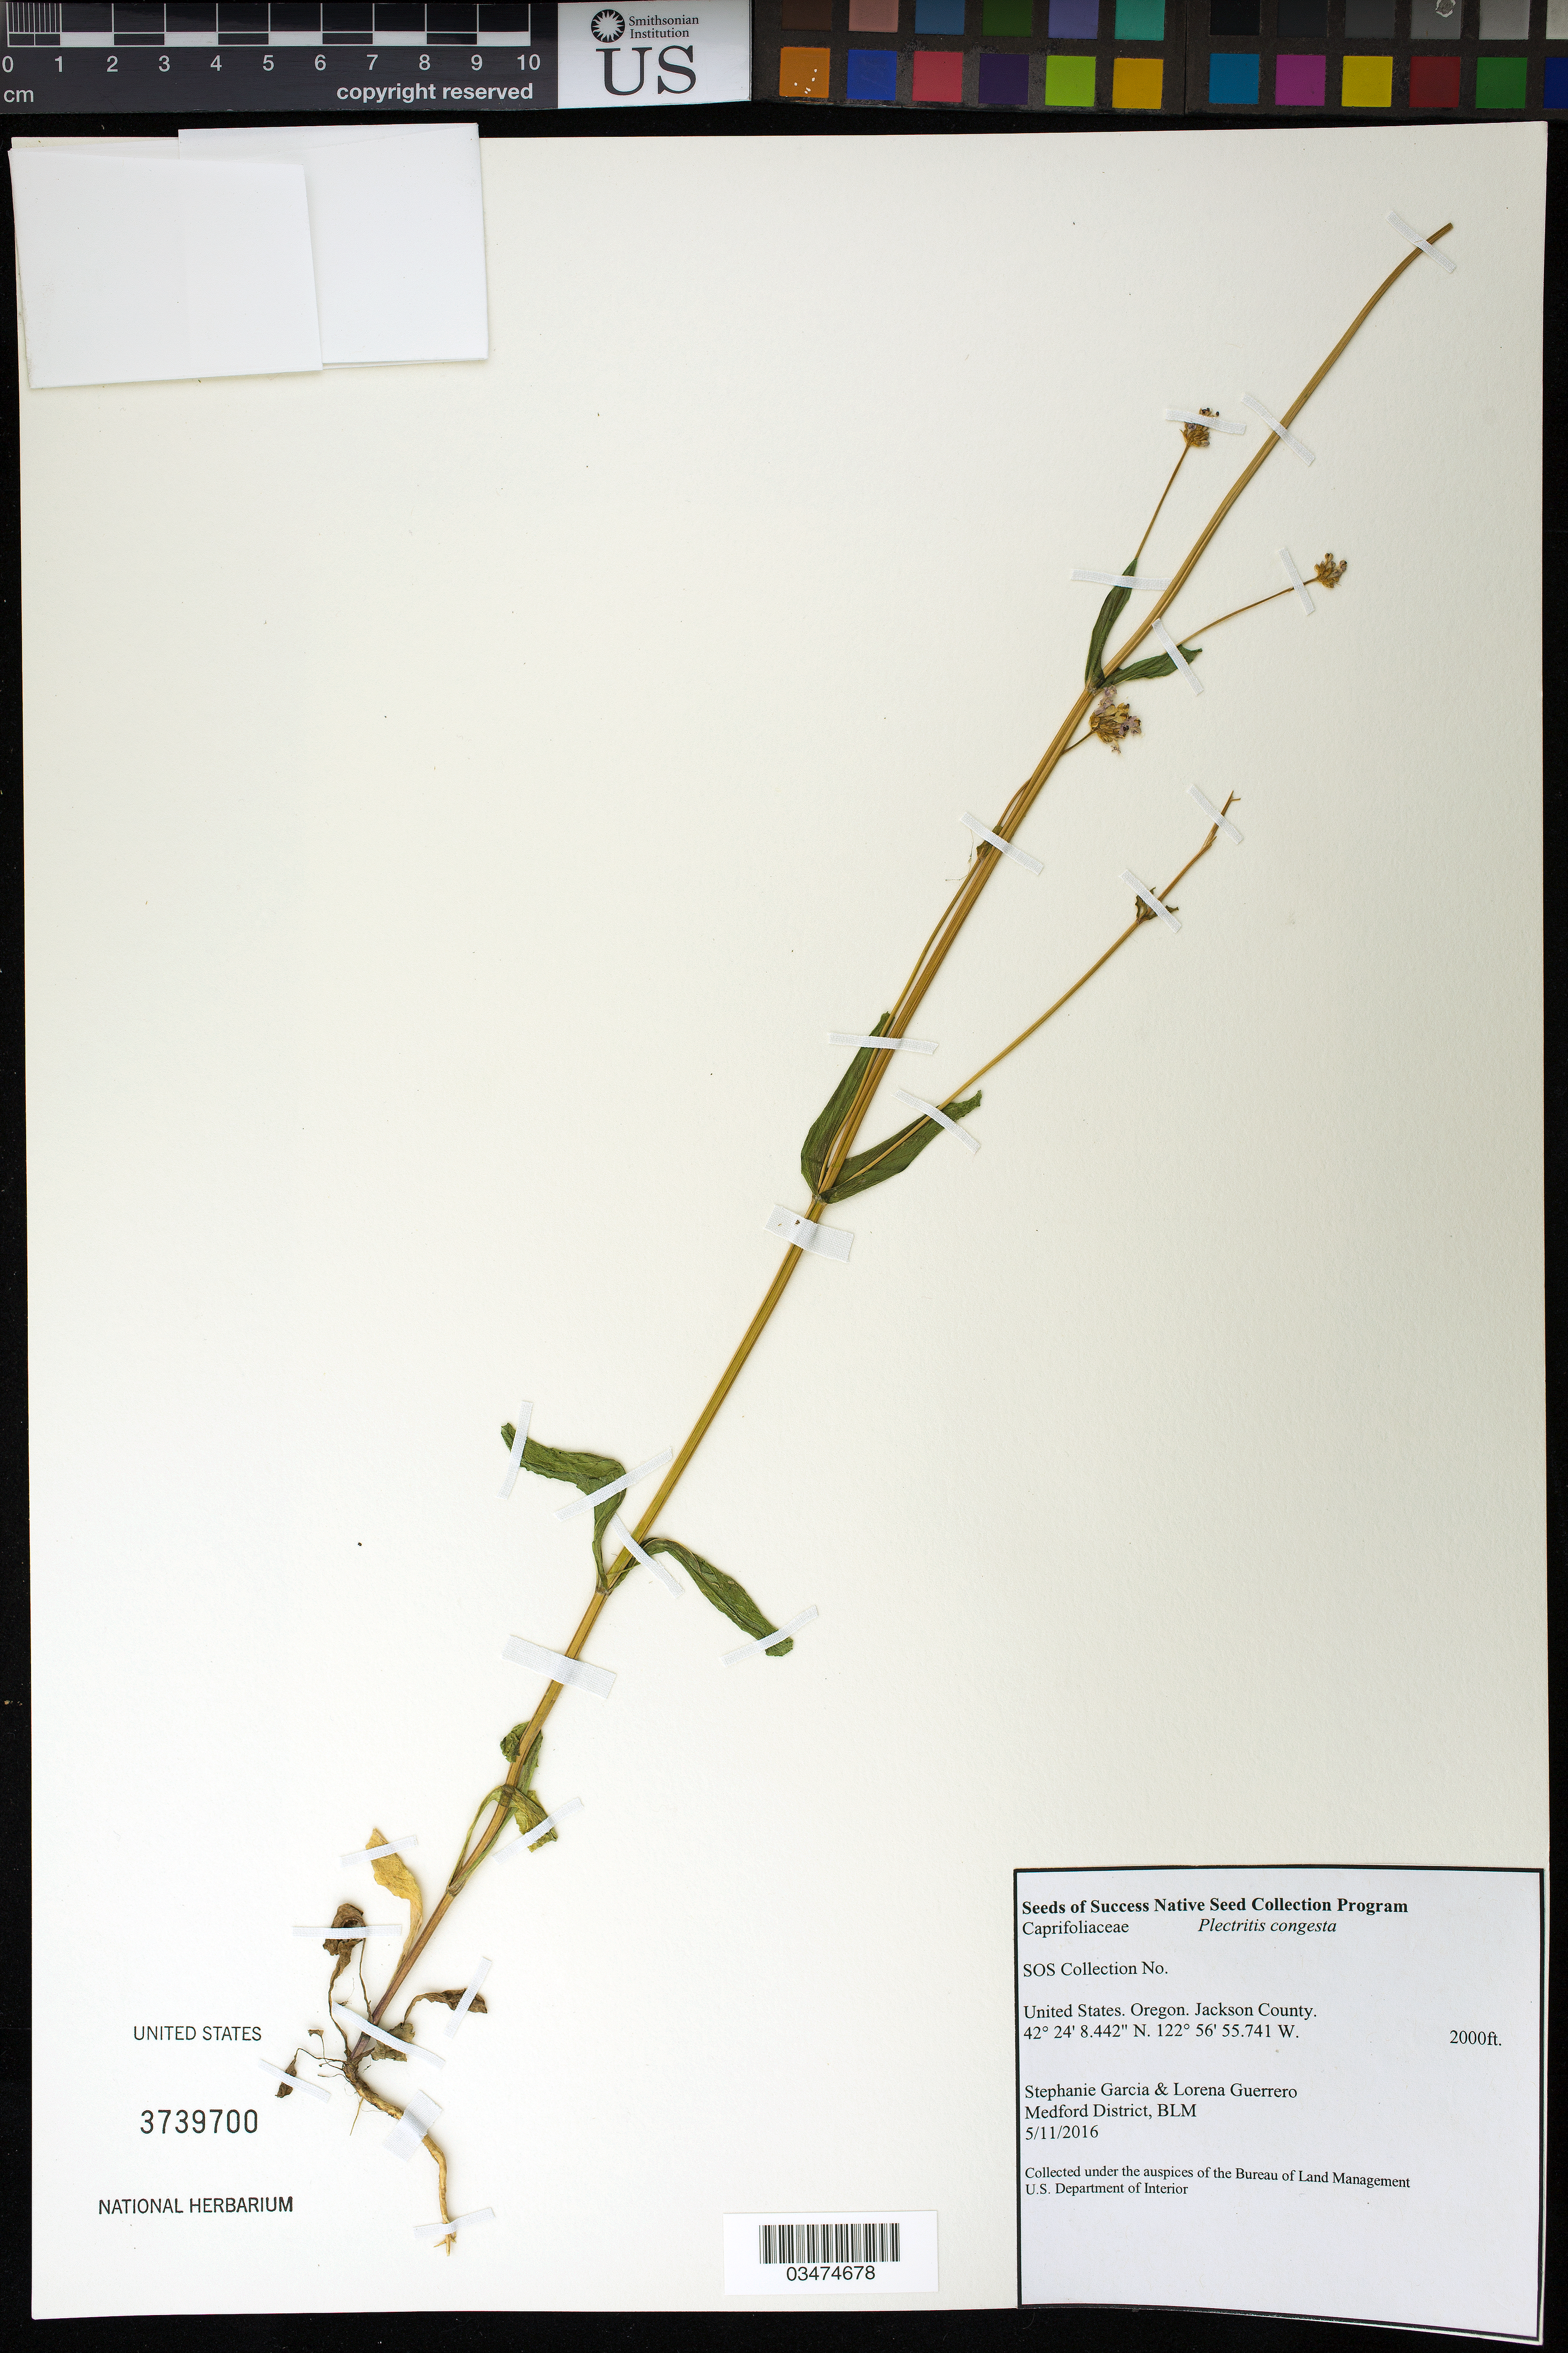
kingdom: Plantae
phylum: Tracheophyta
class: Magnoliopsida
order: Dipsacales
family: Caprifoliaceae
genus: Plectritis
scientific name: Plectritis congesta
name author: (Lindl.) DC.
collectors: S. Garcia & Guerrero, L.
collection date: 2016-05-11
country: United States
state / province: Oregon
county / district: Jackson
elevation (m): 610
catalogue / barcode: US 3739700